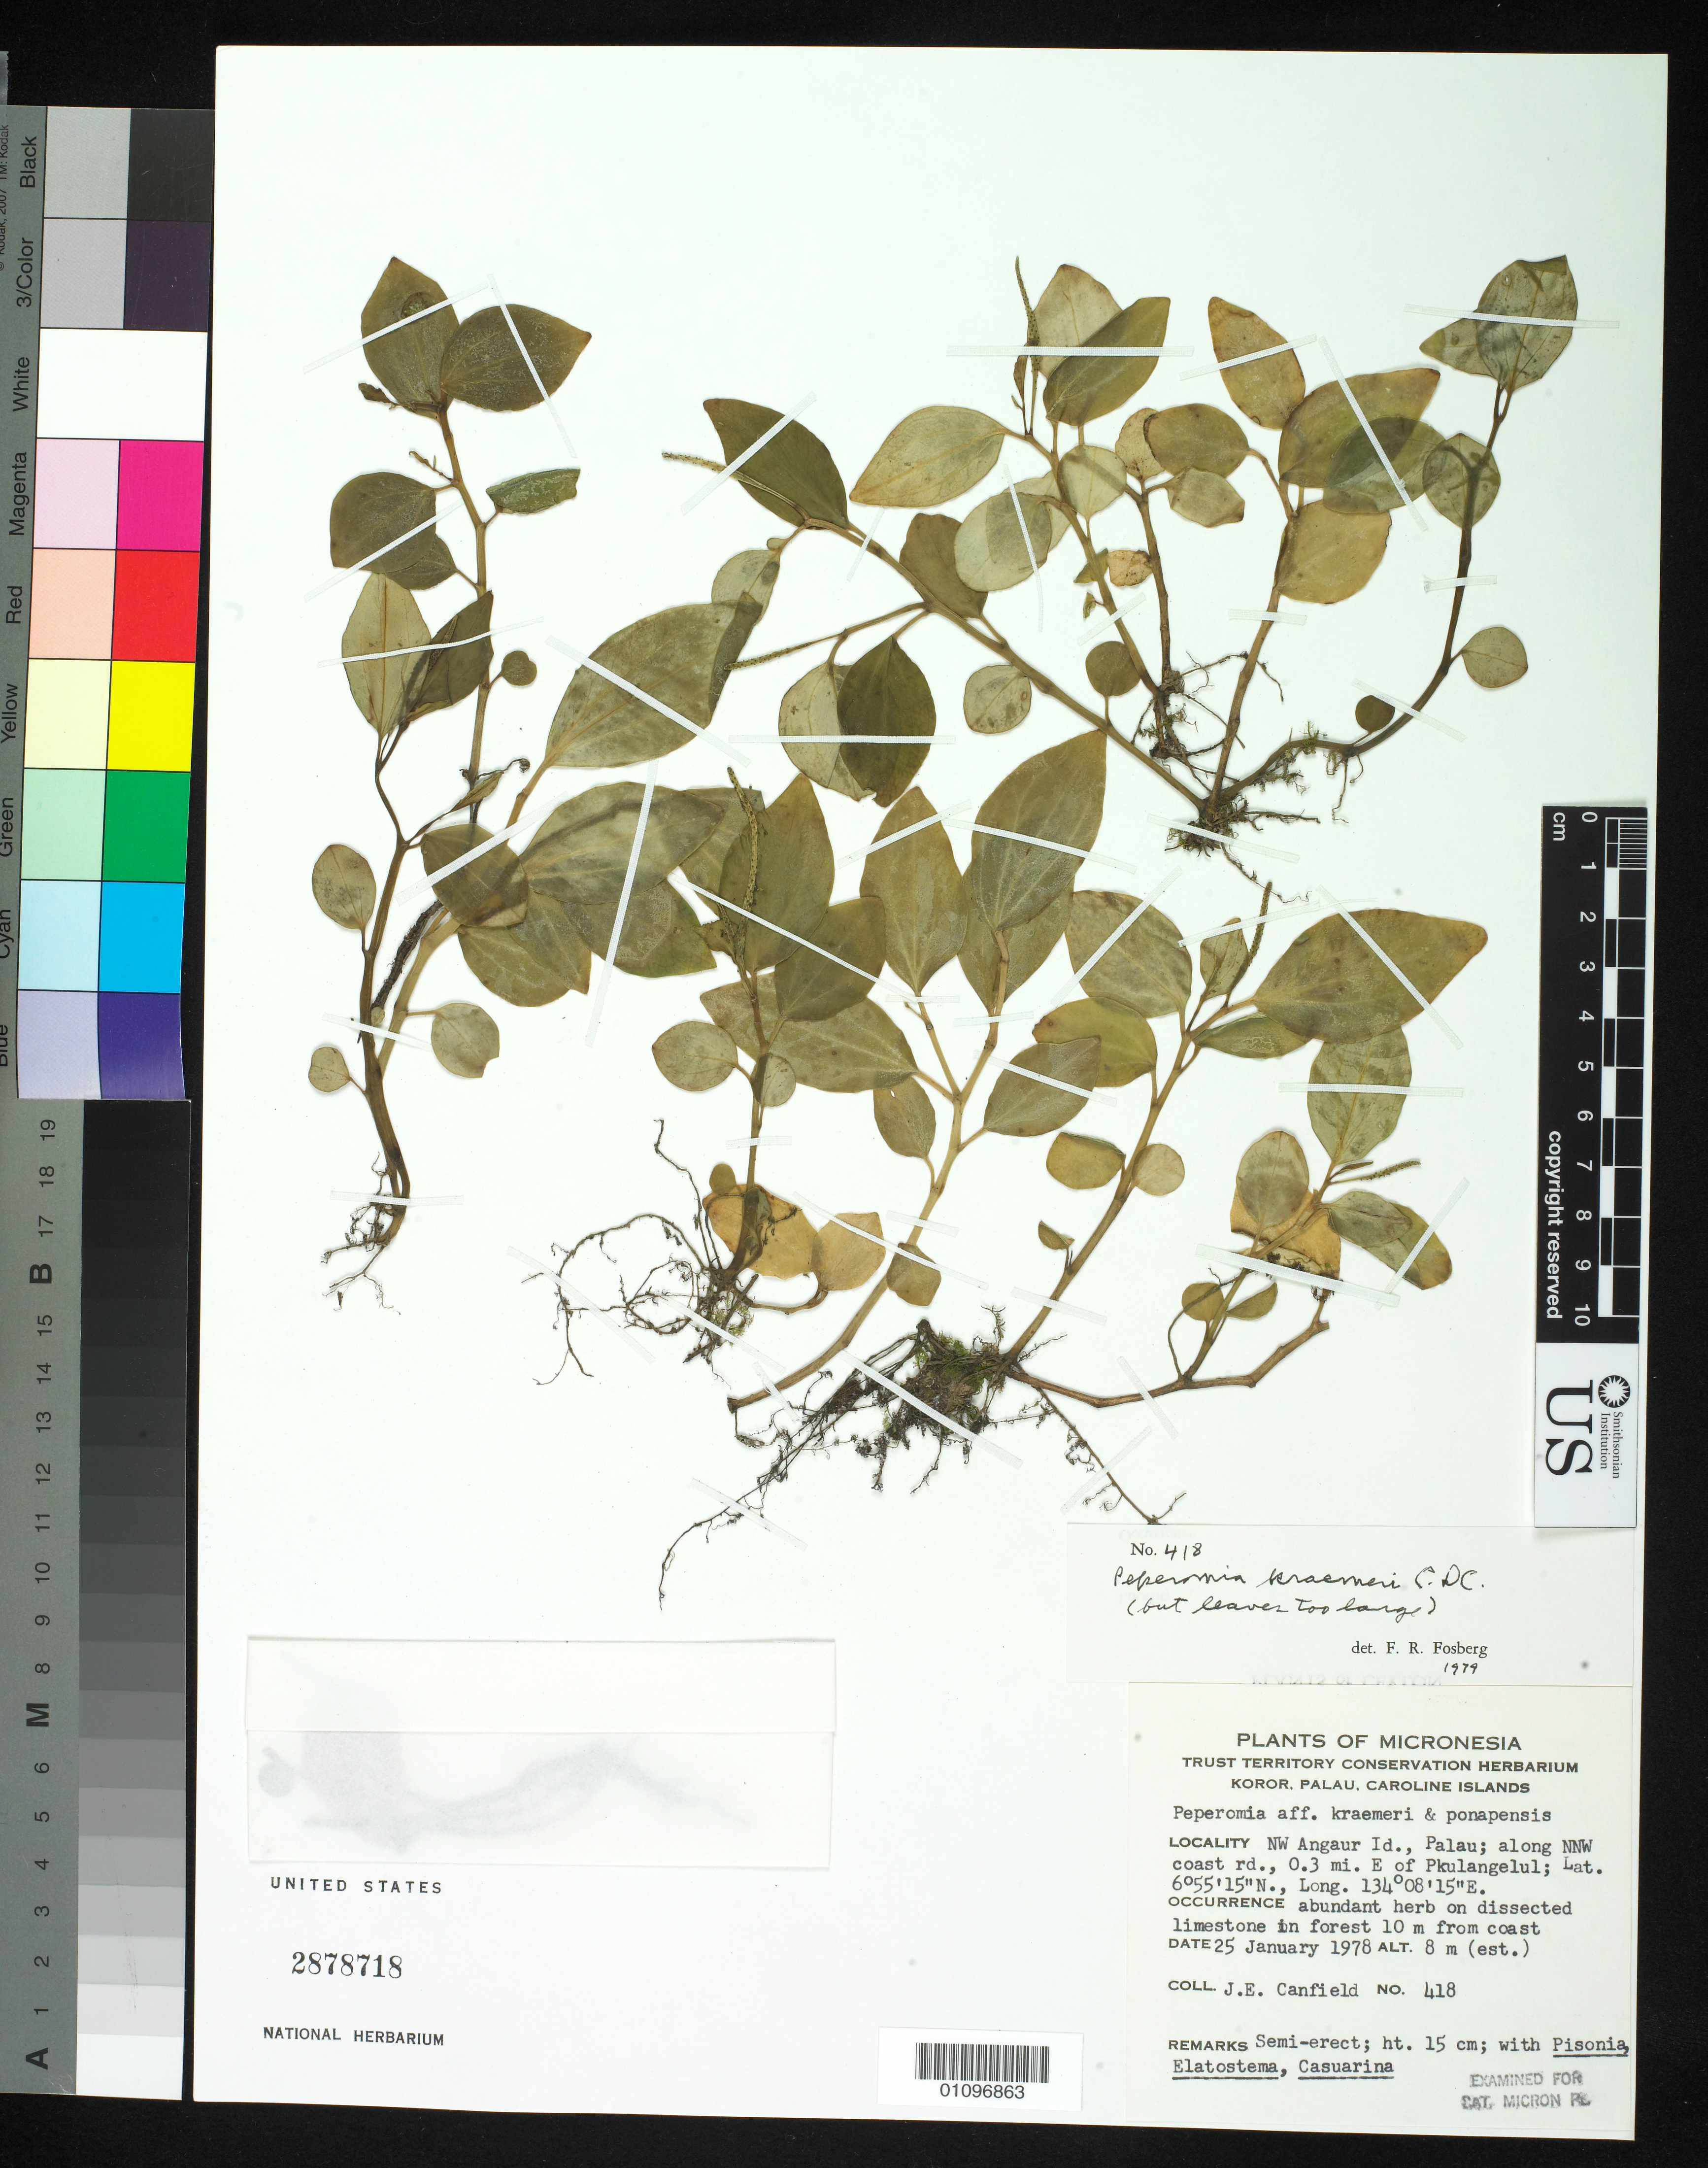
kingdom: Plantae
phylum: Tracheophyta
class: Magnoliopsida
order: Piperales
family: Piperaceae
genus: Peperomia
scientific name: Peperomia kraemeri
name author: C. DC.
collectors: J. E. Canfield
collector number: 418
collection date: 1978-01-25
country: Palau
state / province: Angaur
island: Ngeaur [Angaur]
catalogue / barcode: US 2878718